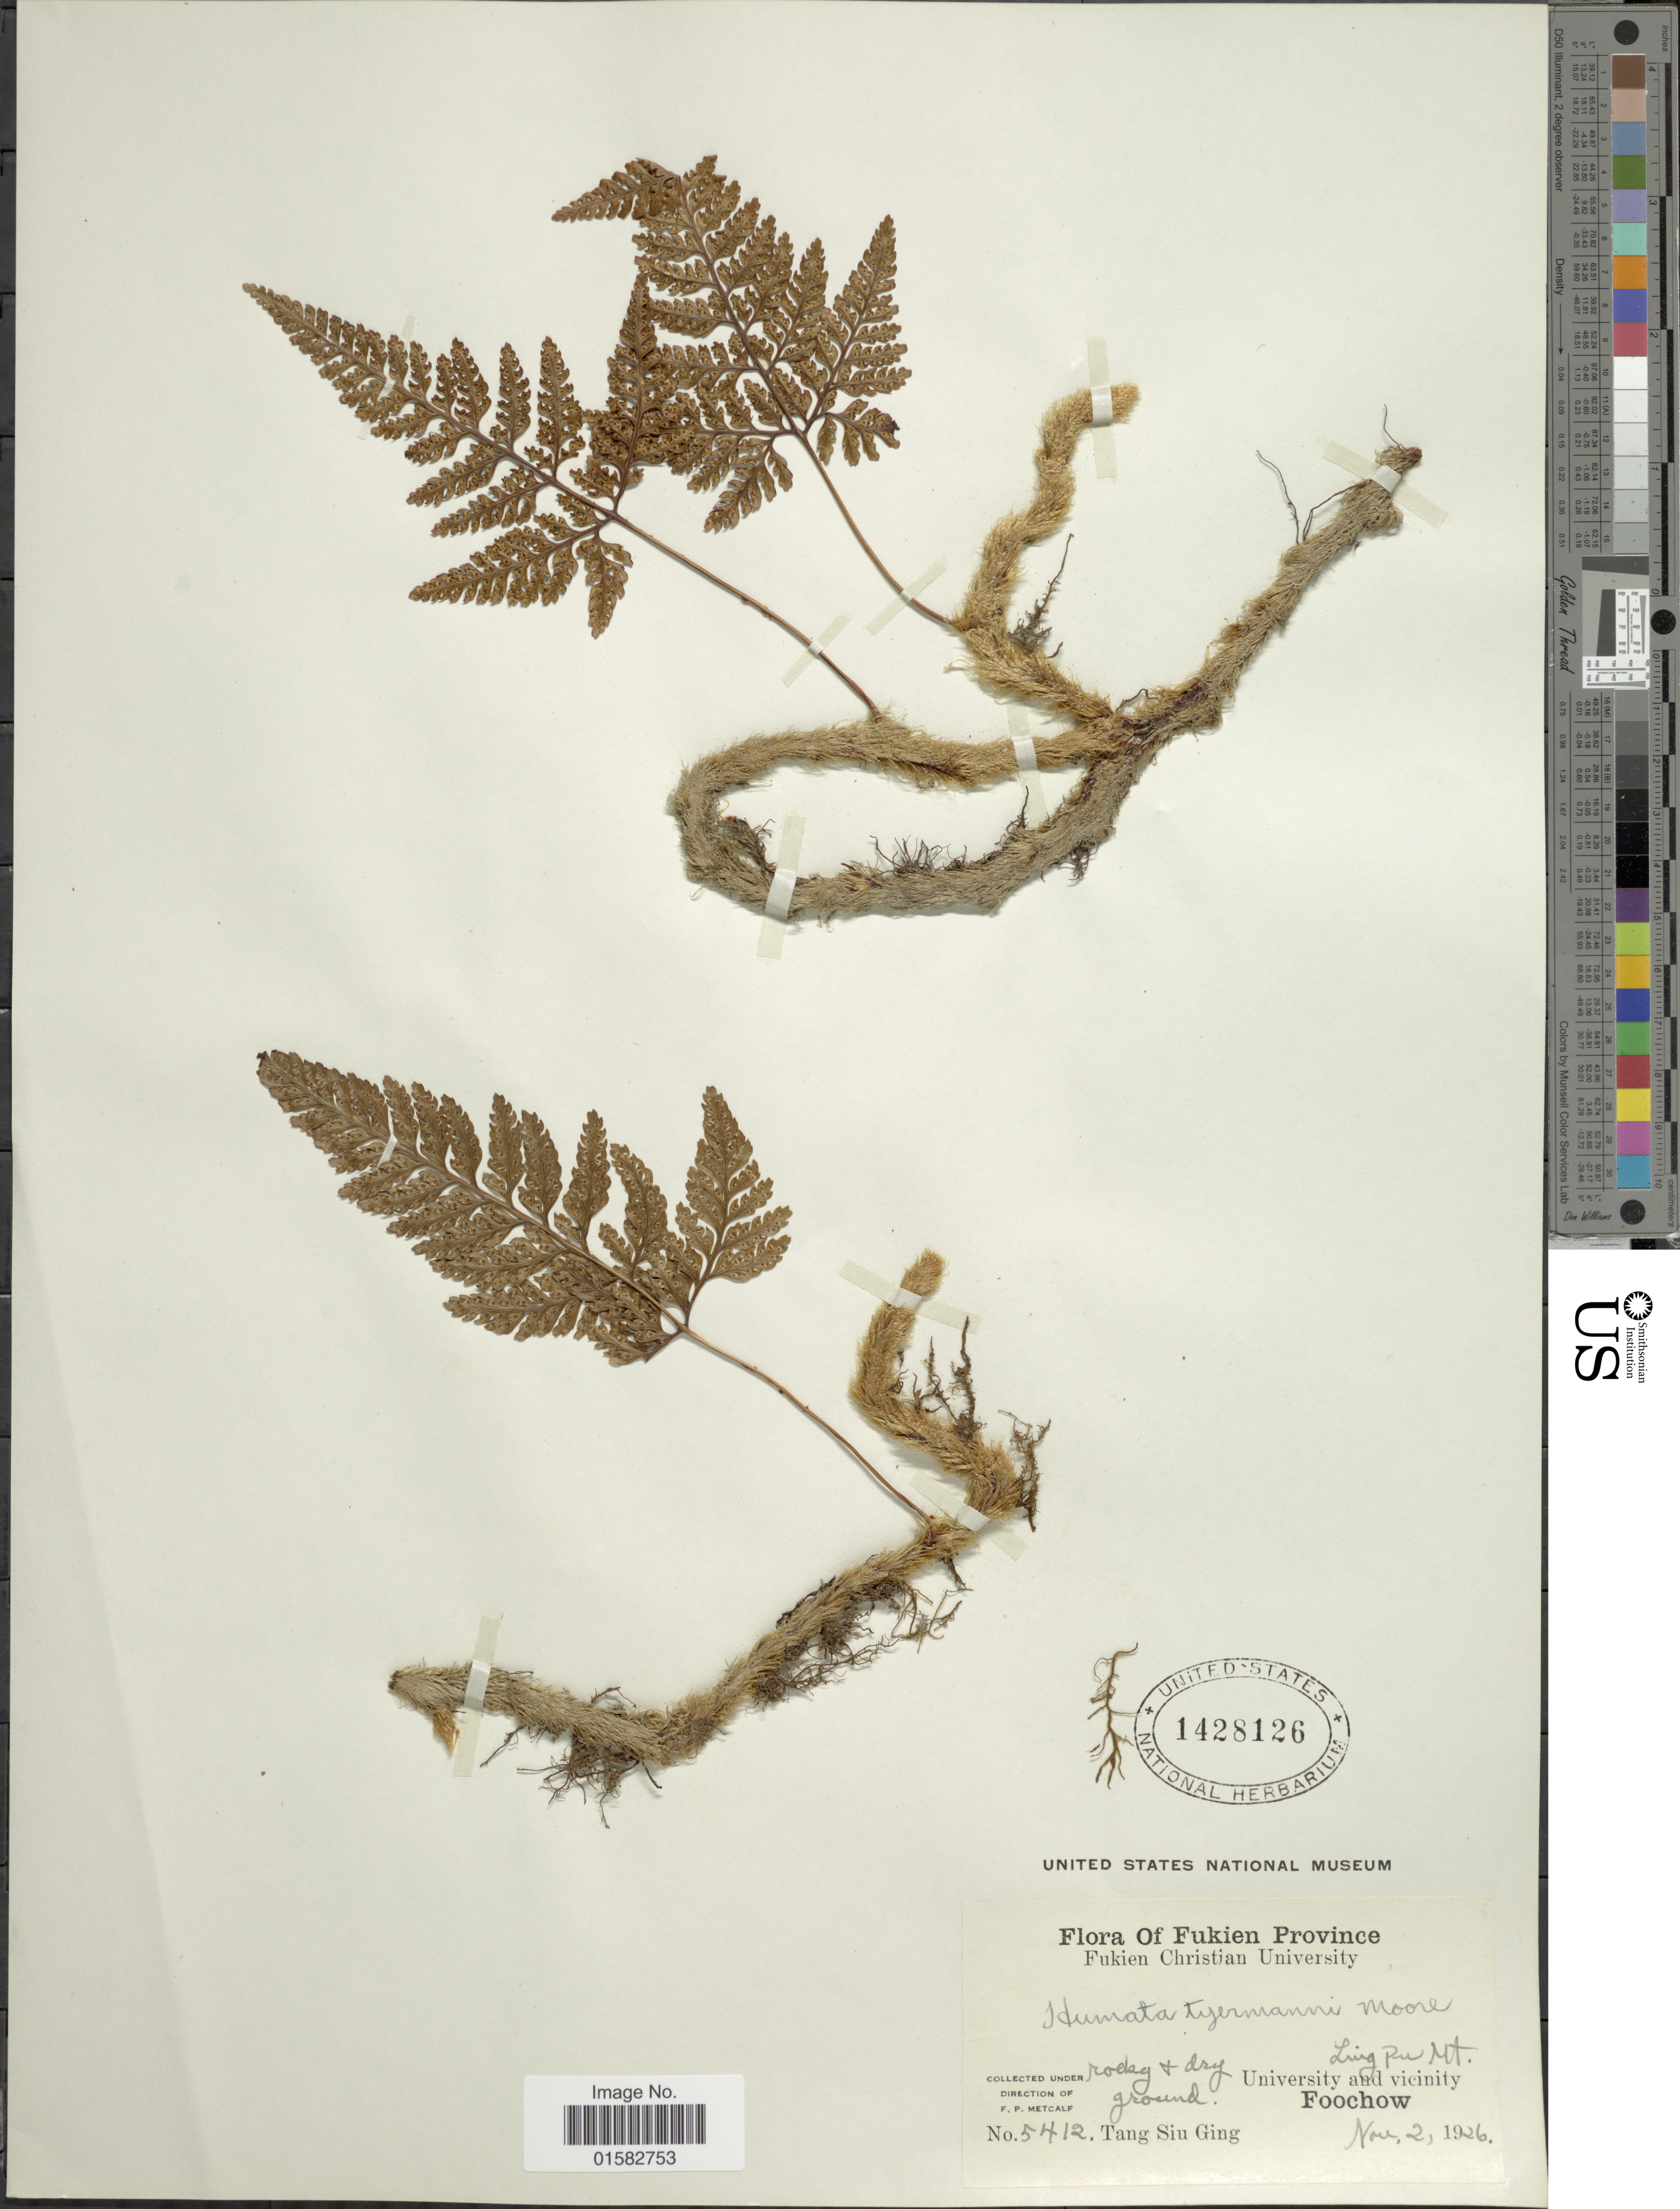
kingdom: Plantae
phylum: Tracheophyta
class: Polypodiopsida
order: Polypodiales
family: Davalliaceae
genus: Davallia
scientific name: Davallia griffithiana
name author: Hook.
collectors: F. Metcalf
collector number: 5412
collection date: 1926-11-02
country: China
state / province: Fujian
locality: Fukien Province, Ling Pu Mt, University and Vicinity, Foochow, Tang Siu Ging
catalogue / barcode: US 1428126